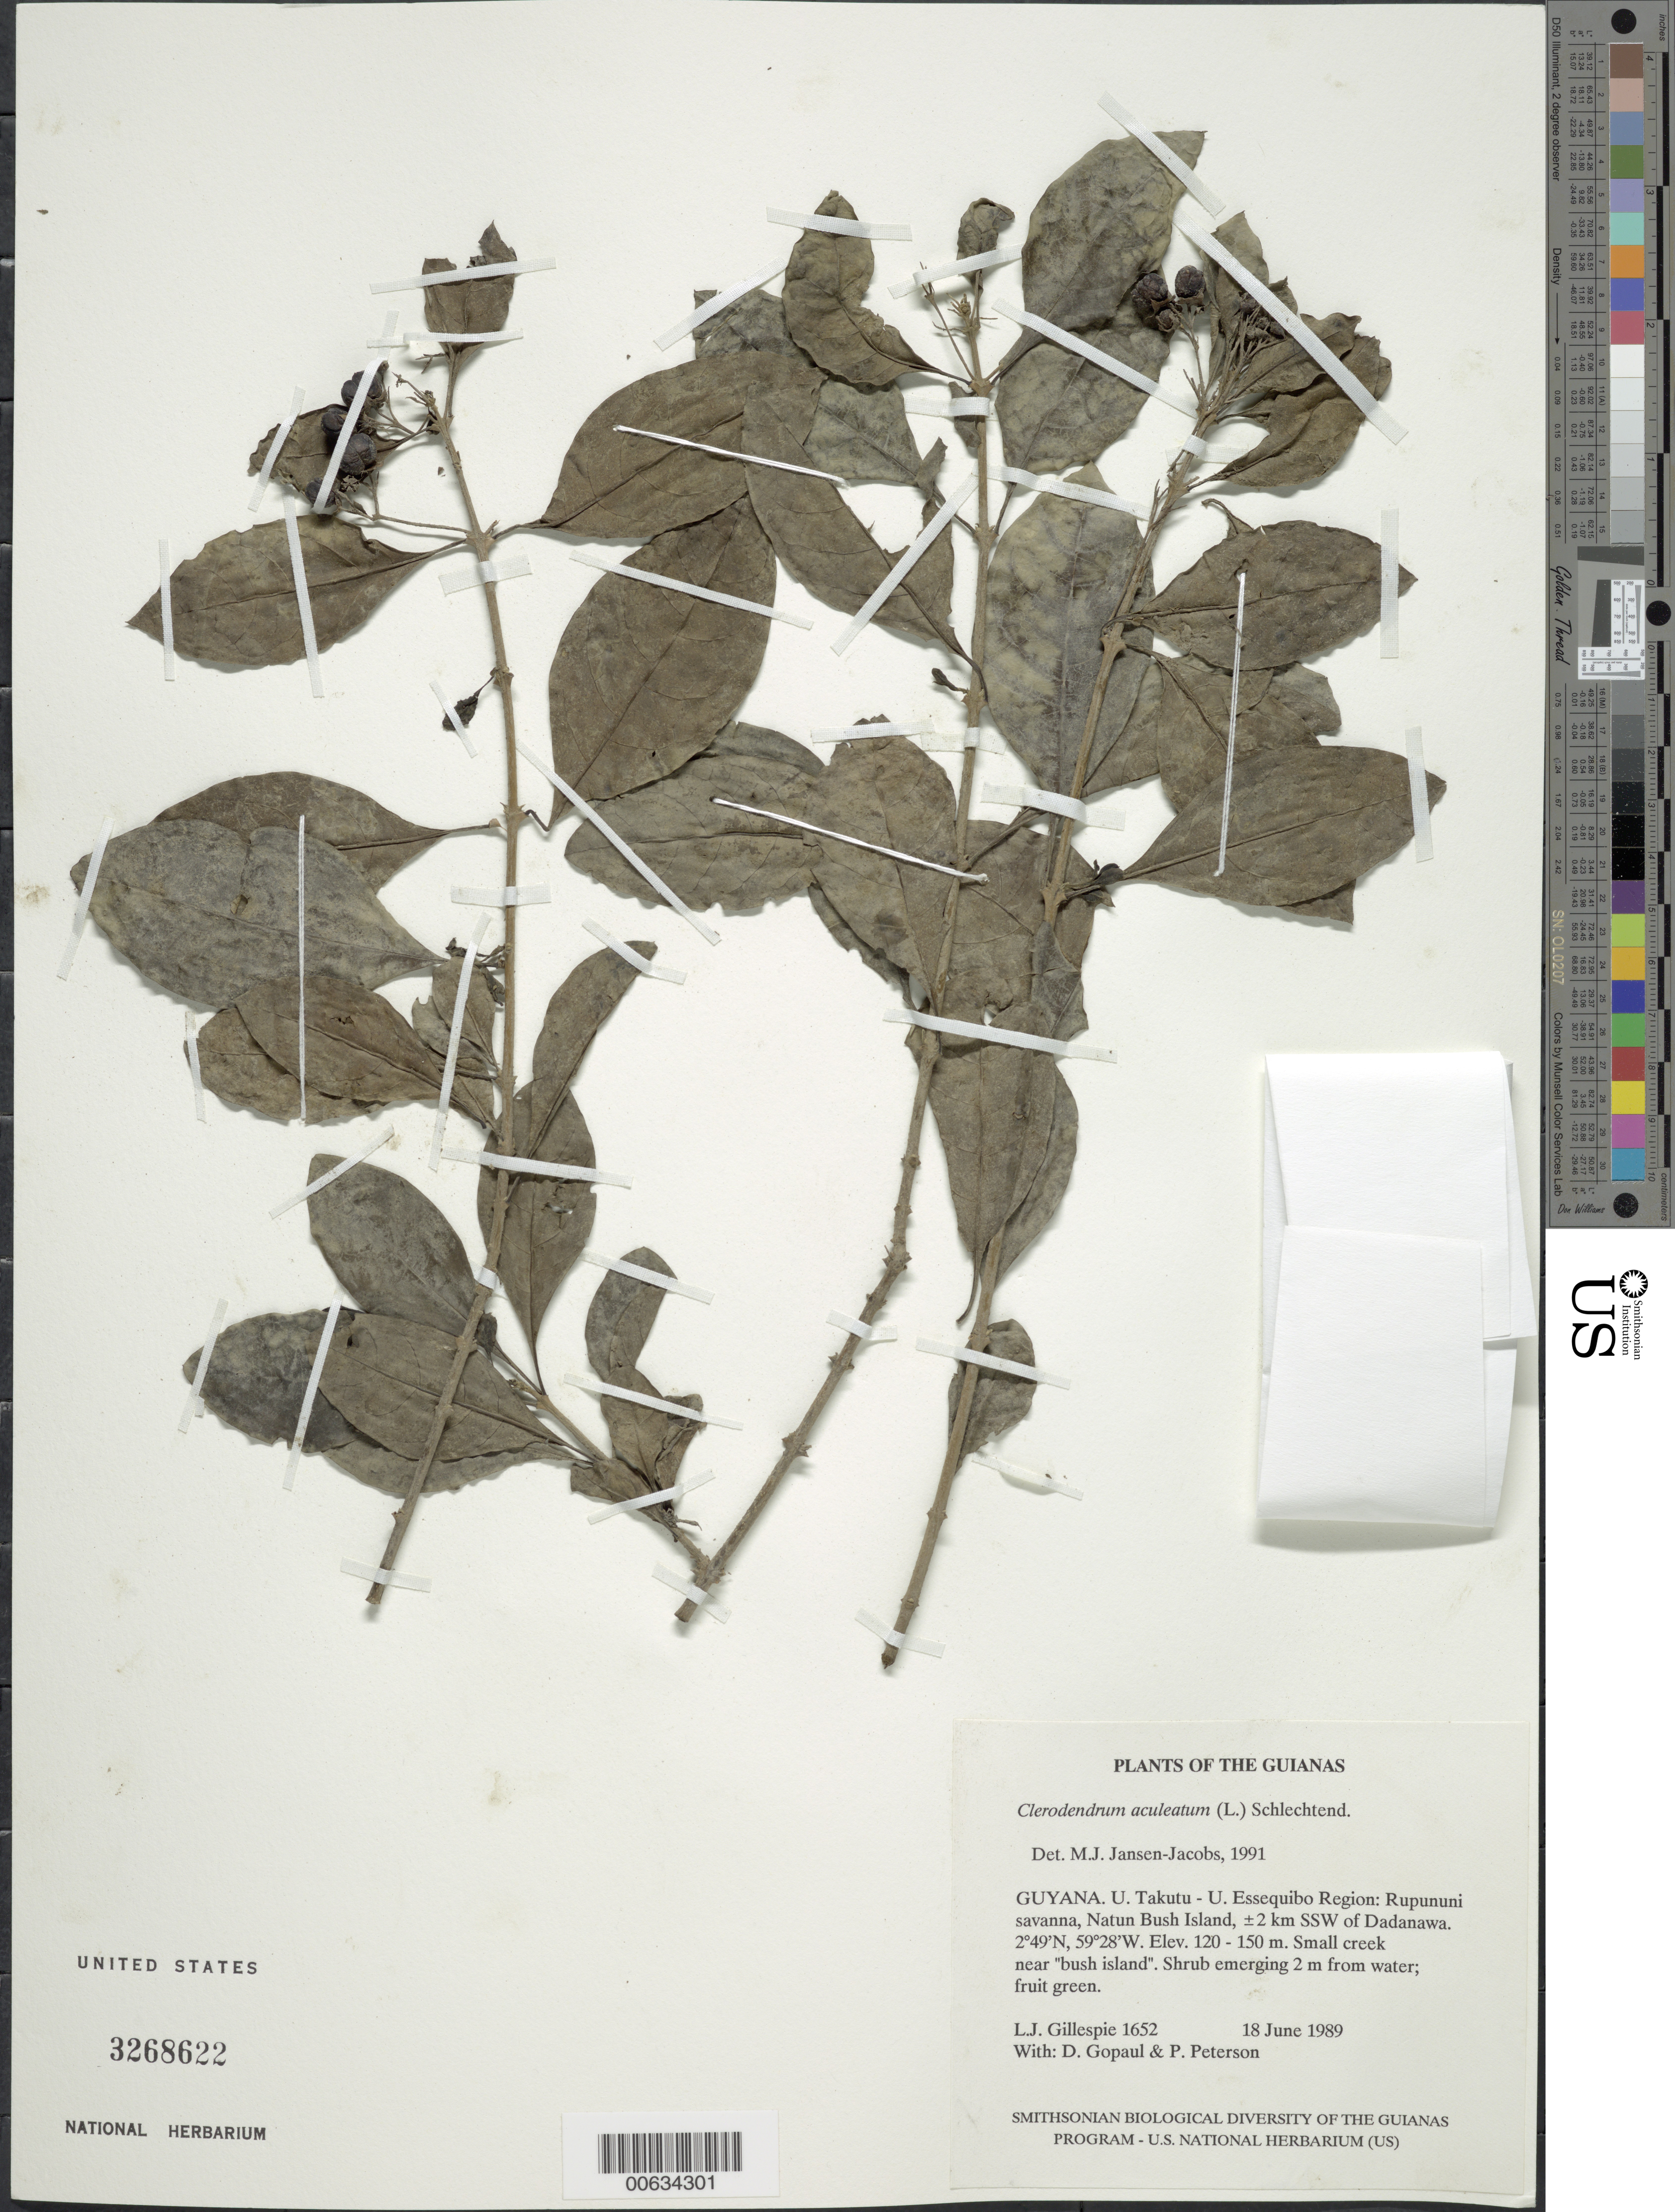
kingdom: Plantae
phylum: Tracheophyta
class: Magnoliopsida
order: Lamiales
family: Lamiaceae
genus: Clerodendrum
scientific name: Clerodendrum aculeatum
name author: (L.) Schltdl.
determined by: Jansen-Jacobs, M. J., (U), Nationaal Herbarium Nederland, Utrecht University branch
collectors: L. J. Gillespie, D. Gopaul & P. M. Peterson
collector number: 1652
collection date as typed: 18 June 1989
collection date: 1989-06-18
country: Guyana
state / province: U. Takutu-U. Essequibo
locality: Rupununi savanna, Natun Bush Island, ±2 km SSW of Dadanawa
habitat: Small creek near "bush island"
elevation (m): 120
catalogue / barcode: US 3268622